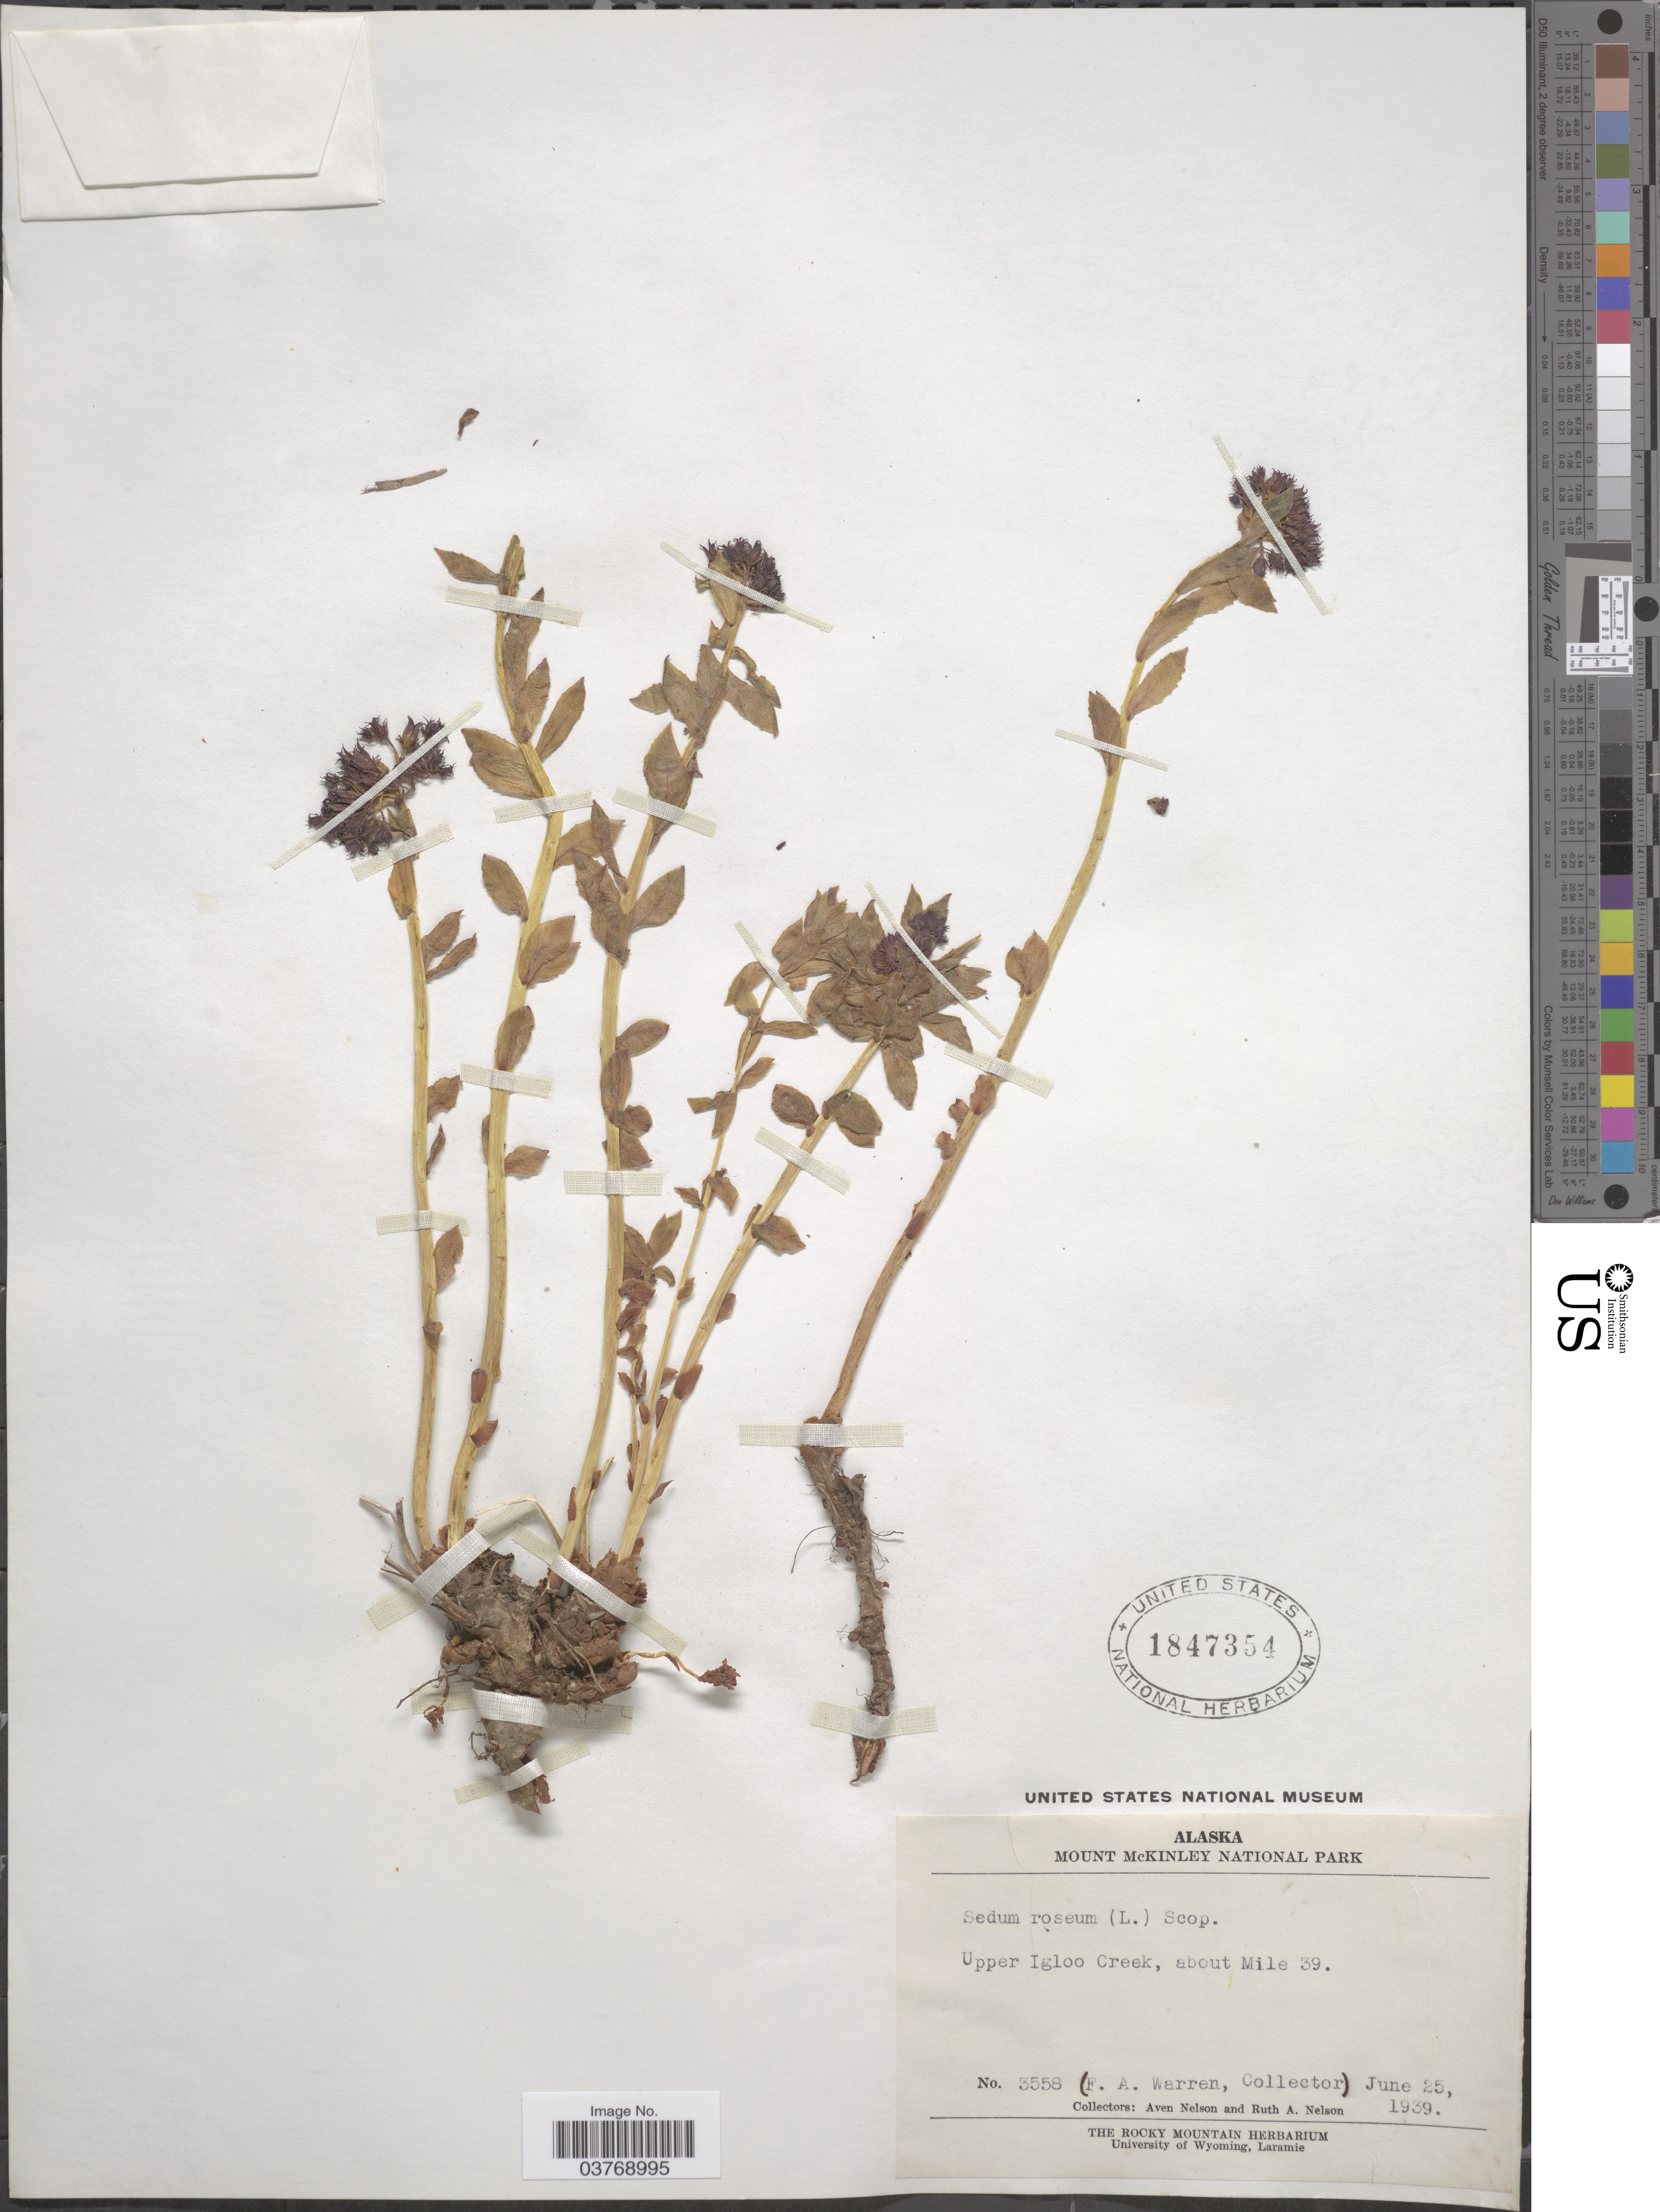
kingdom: Plantae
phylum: Tracheophyta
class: Magnoliopsida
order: Saxifragales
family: Crassulaceae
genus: Rhodiola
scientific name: Rhodiola rosea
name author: L.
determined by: Strong, Mark T., (BOT), Smithsonian Institution - National Museum of Natural History (UNITED STATES)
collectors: A. Nelson, R. A. Nelson & F. Warren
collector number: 3558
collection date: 1939-06-25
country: United States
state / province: Alaska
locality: Mount McKinley National Park. Upper Igloo Creek, about Mile 39.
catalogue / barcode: US 1847354